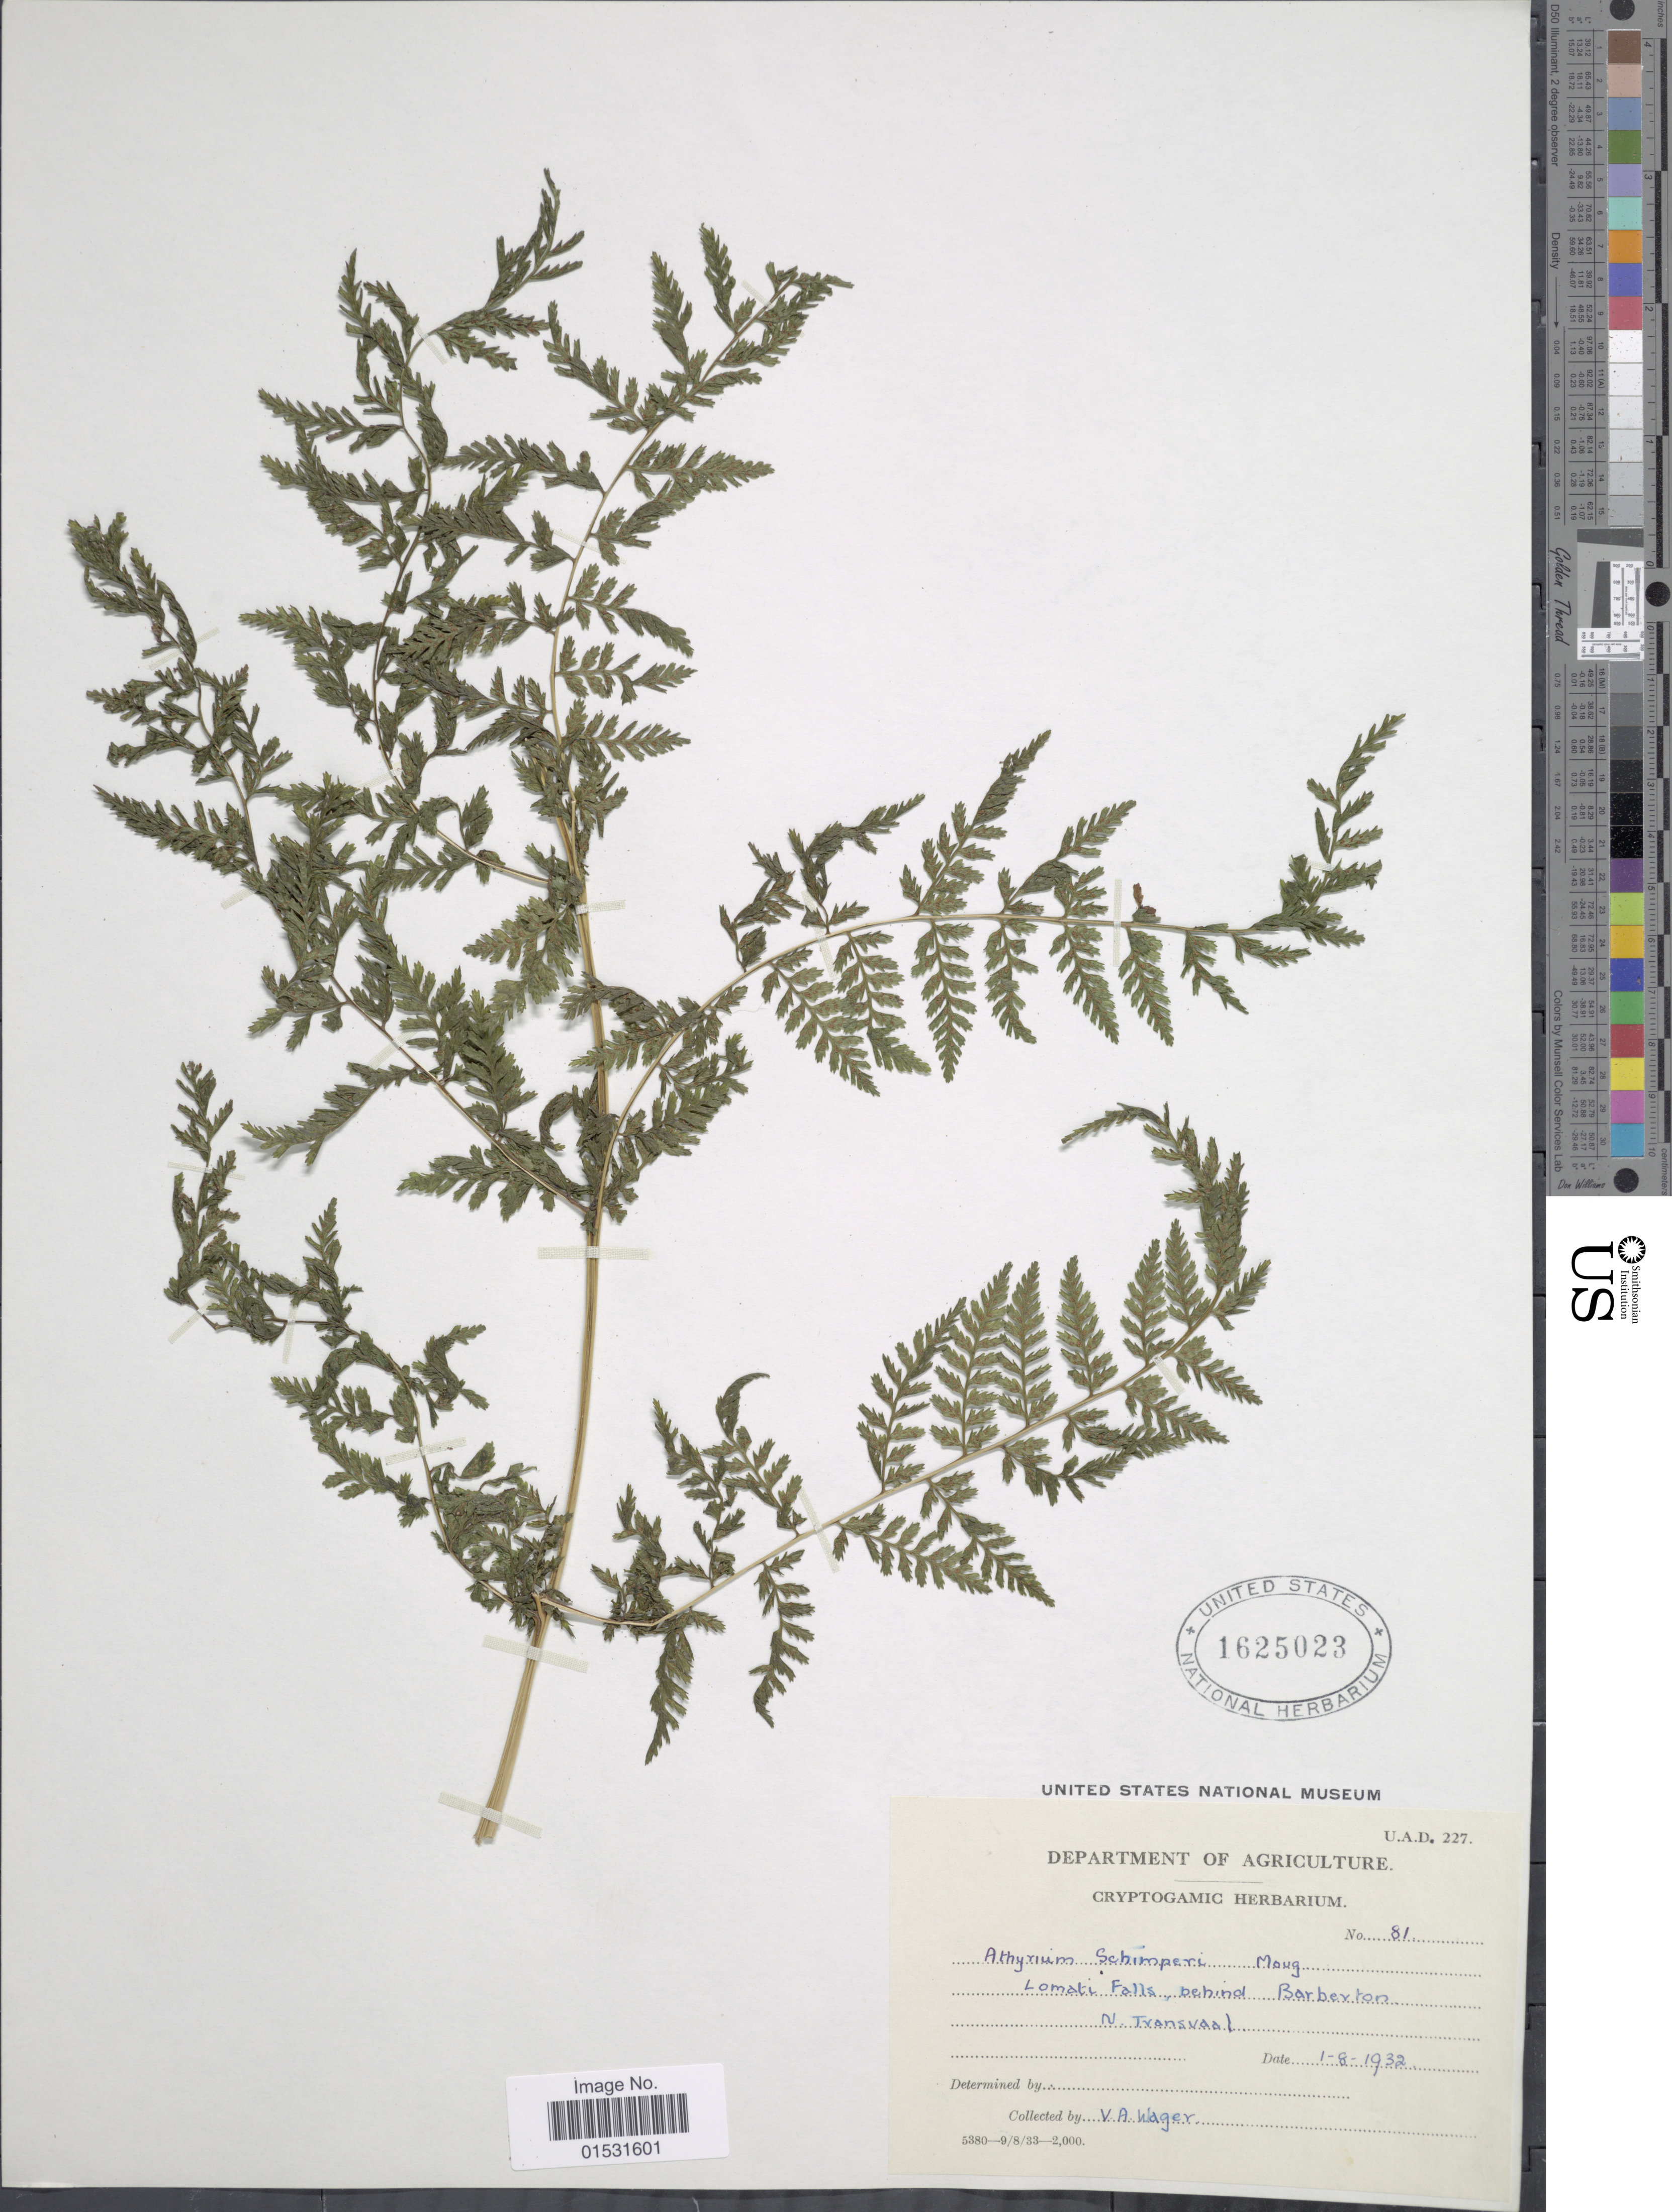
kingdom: Plantae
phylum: Tracheophyta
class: Polypodiopsida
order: Polypodiales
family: Athyriaceae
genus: Athyrium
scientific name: Athyrium schimperi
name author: Mougeot ex Fée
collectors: V. Wager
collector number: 81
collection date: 1932-08-01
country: South Africa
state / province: Mpumalanga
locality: Lomati Falls, behind Barberton. N. Transvaal.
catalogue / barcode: US 1625023